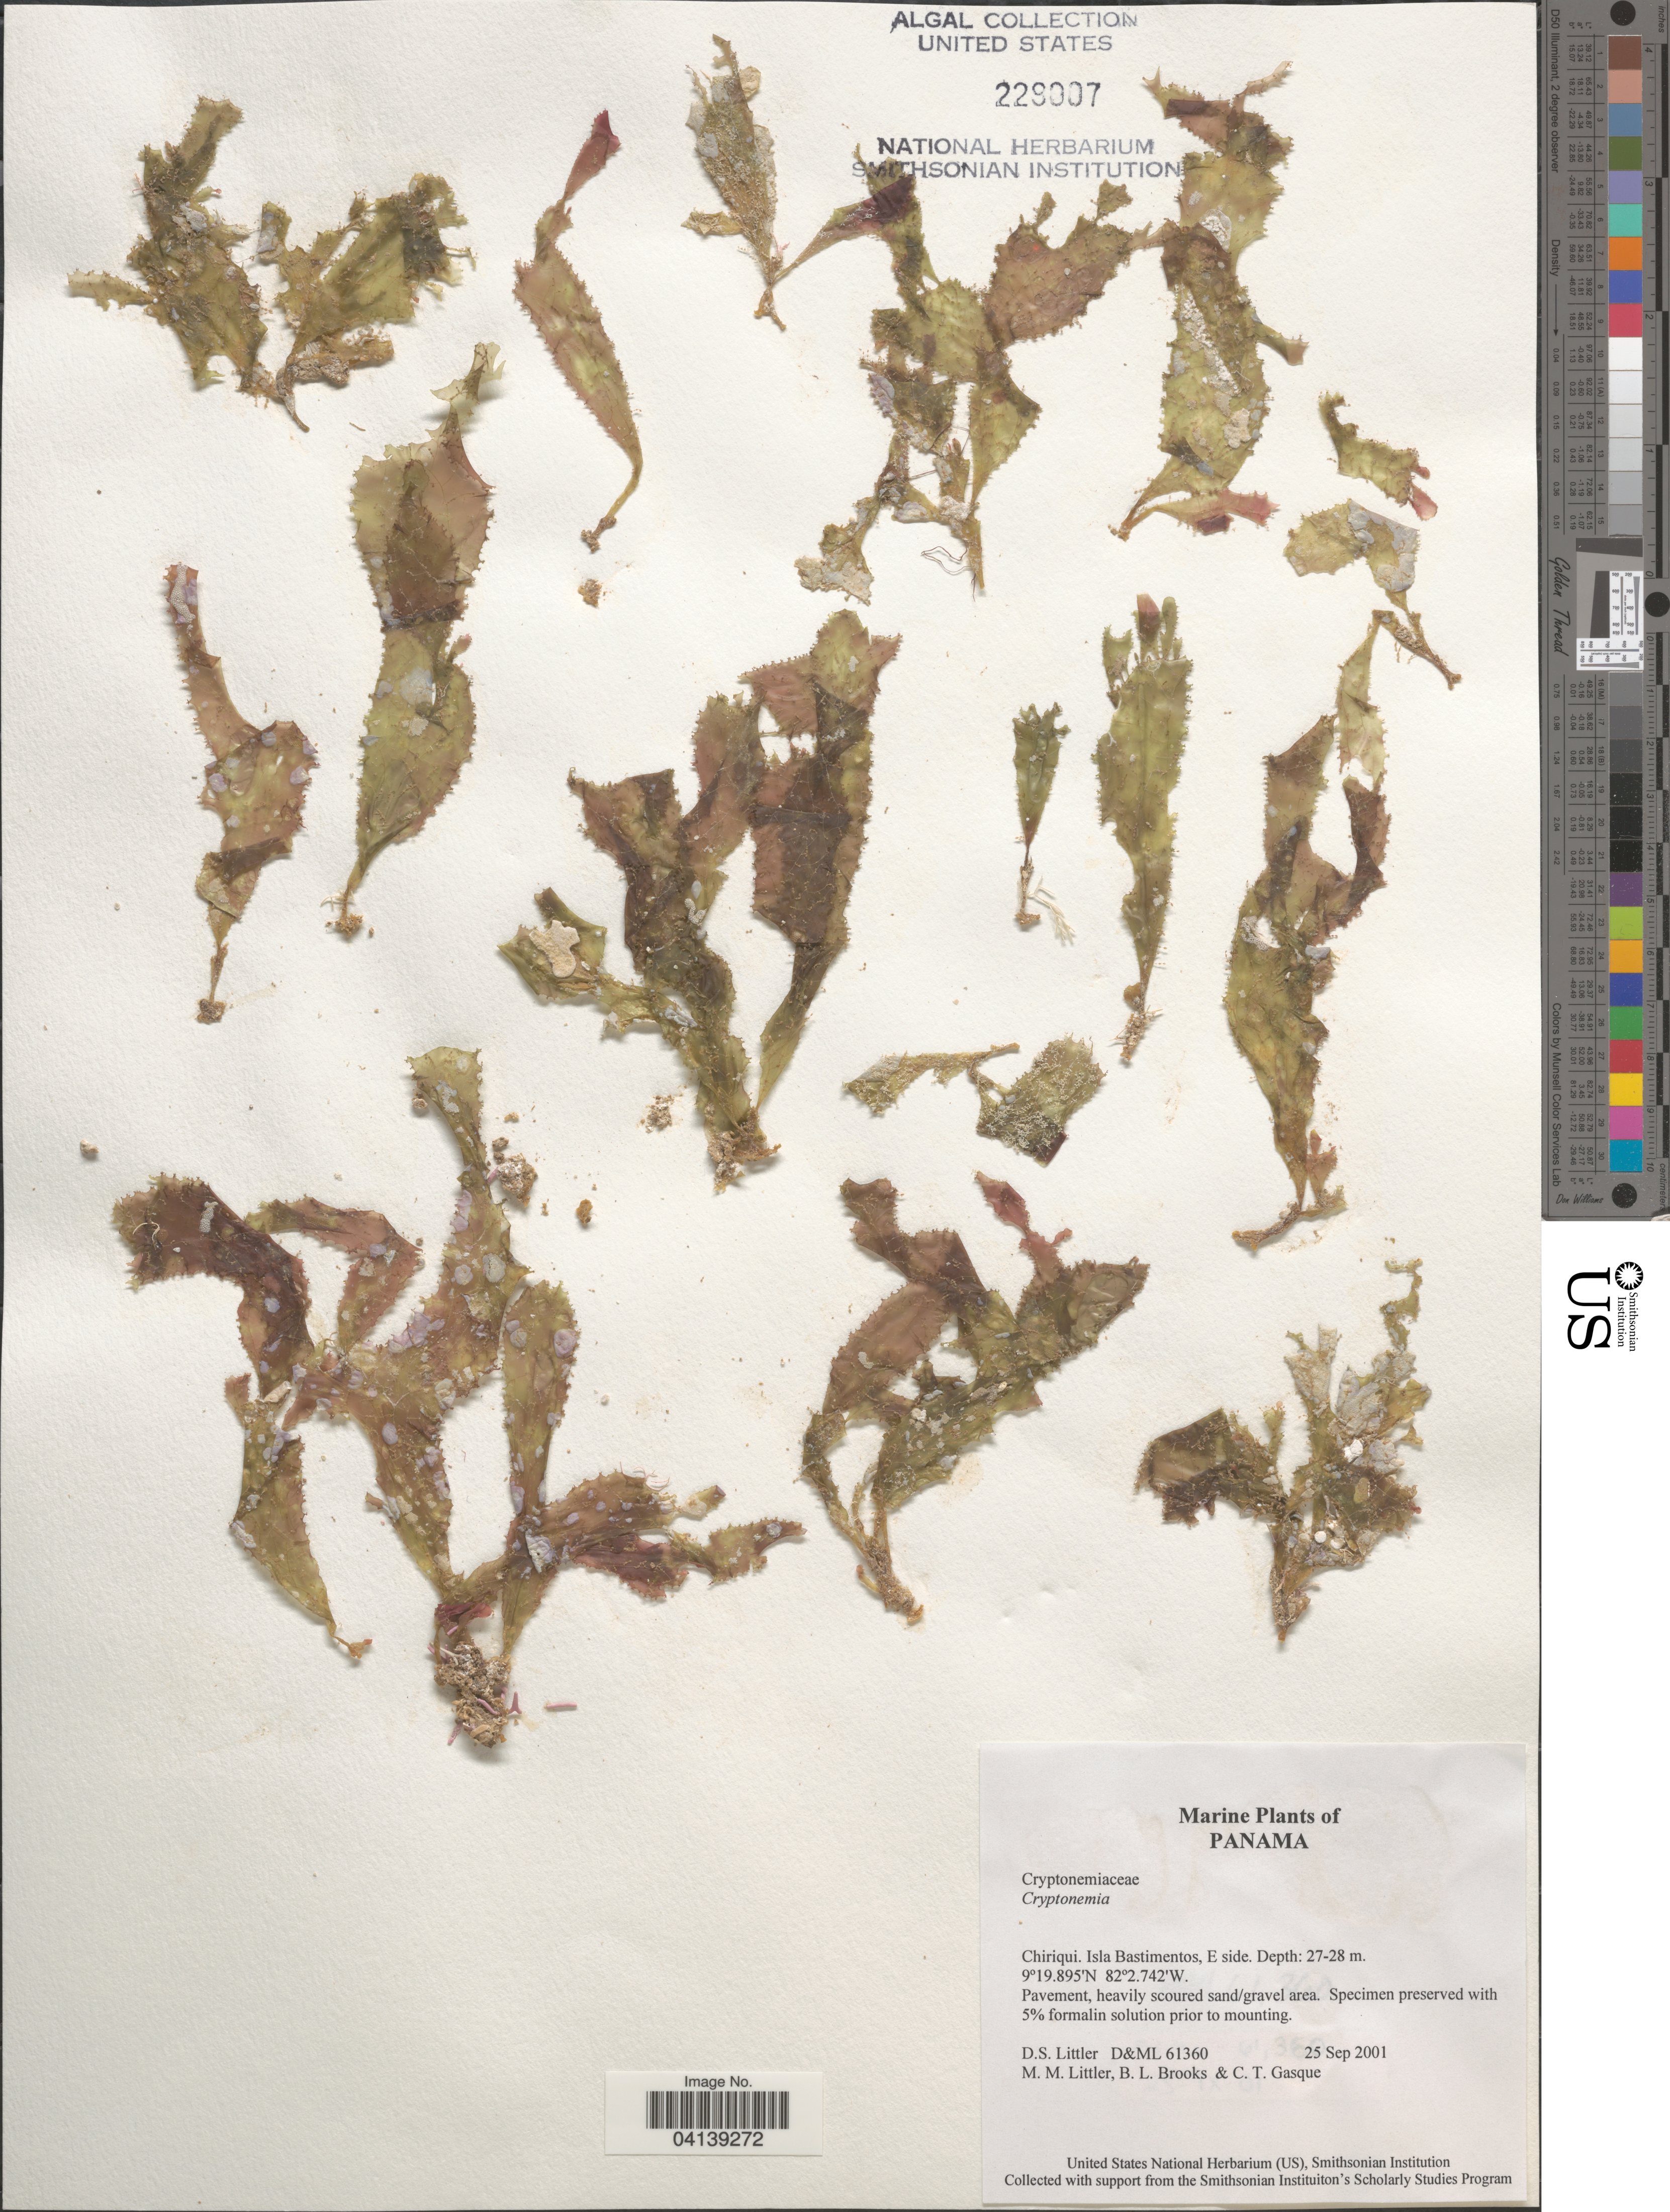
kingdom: Plantae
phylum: Rhodophyta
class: Florideophyceae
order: Halymeniales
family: Halymeniaceae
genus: Cryptonemia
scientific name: Cryptonemia sp.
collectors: D. S. Littler, B. Brooks & C. Gasque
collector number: D&ML61360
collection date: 2001-09-25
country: Panama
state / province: Chiriqui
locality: Isla Bastimentos, E side.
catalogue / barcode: US 229007